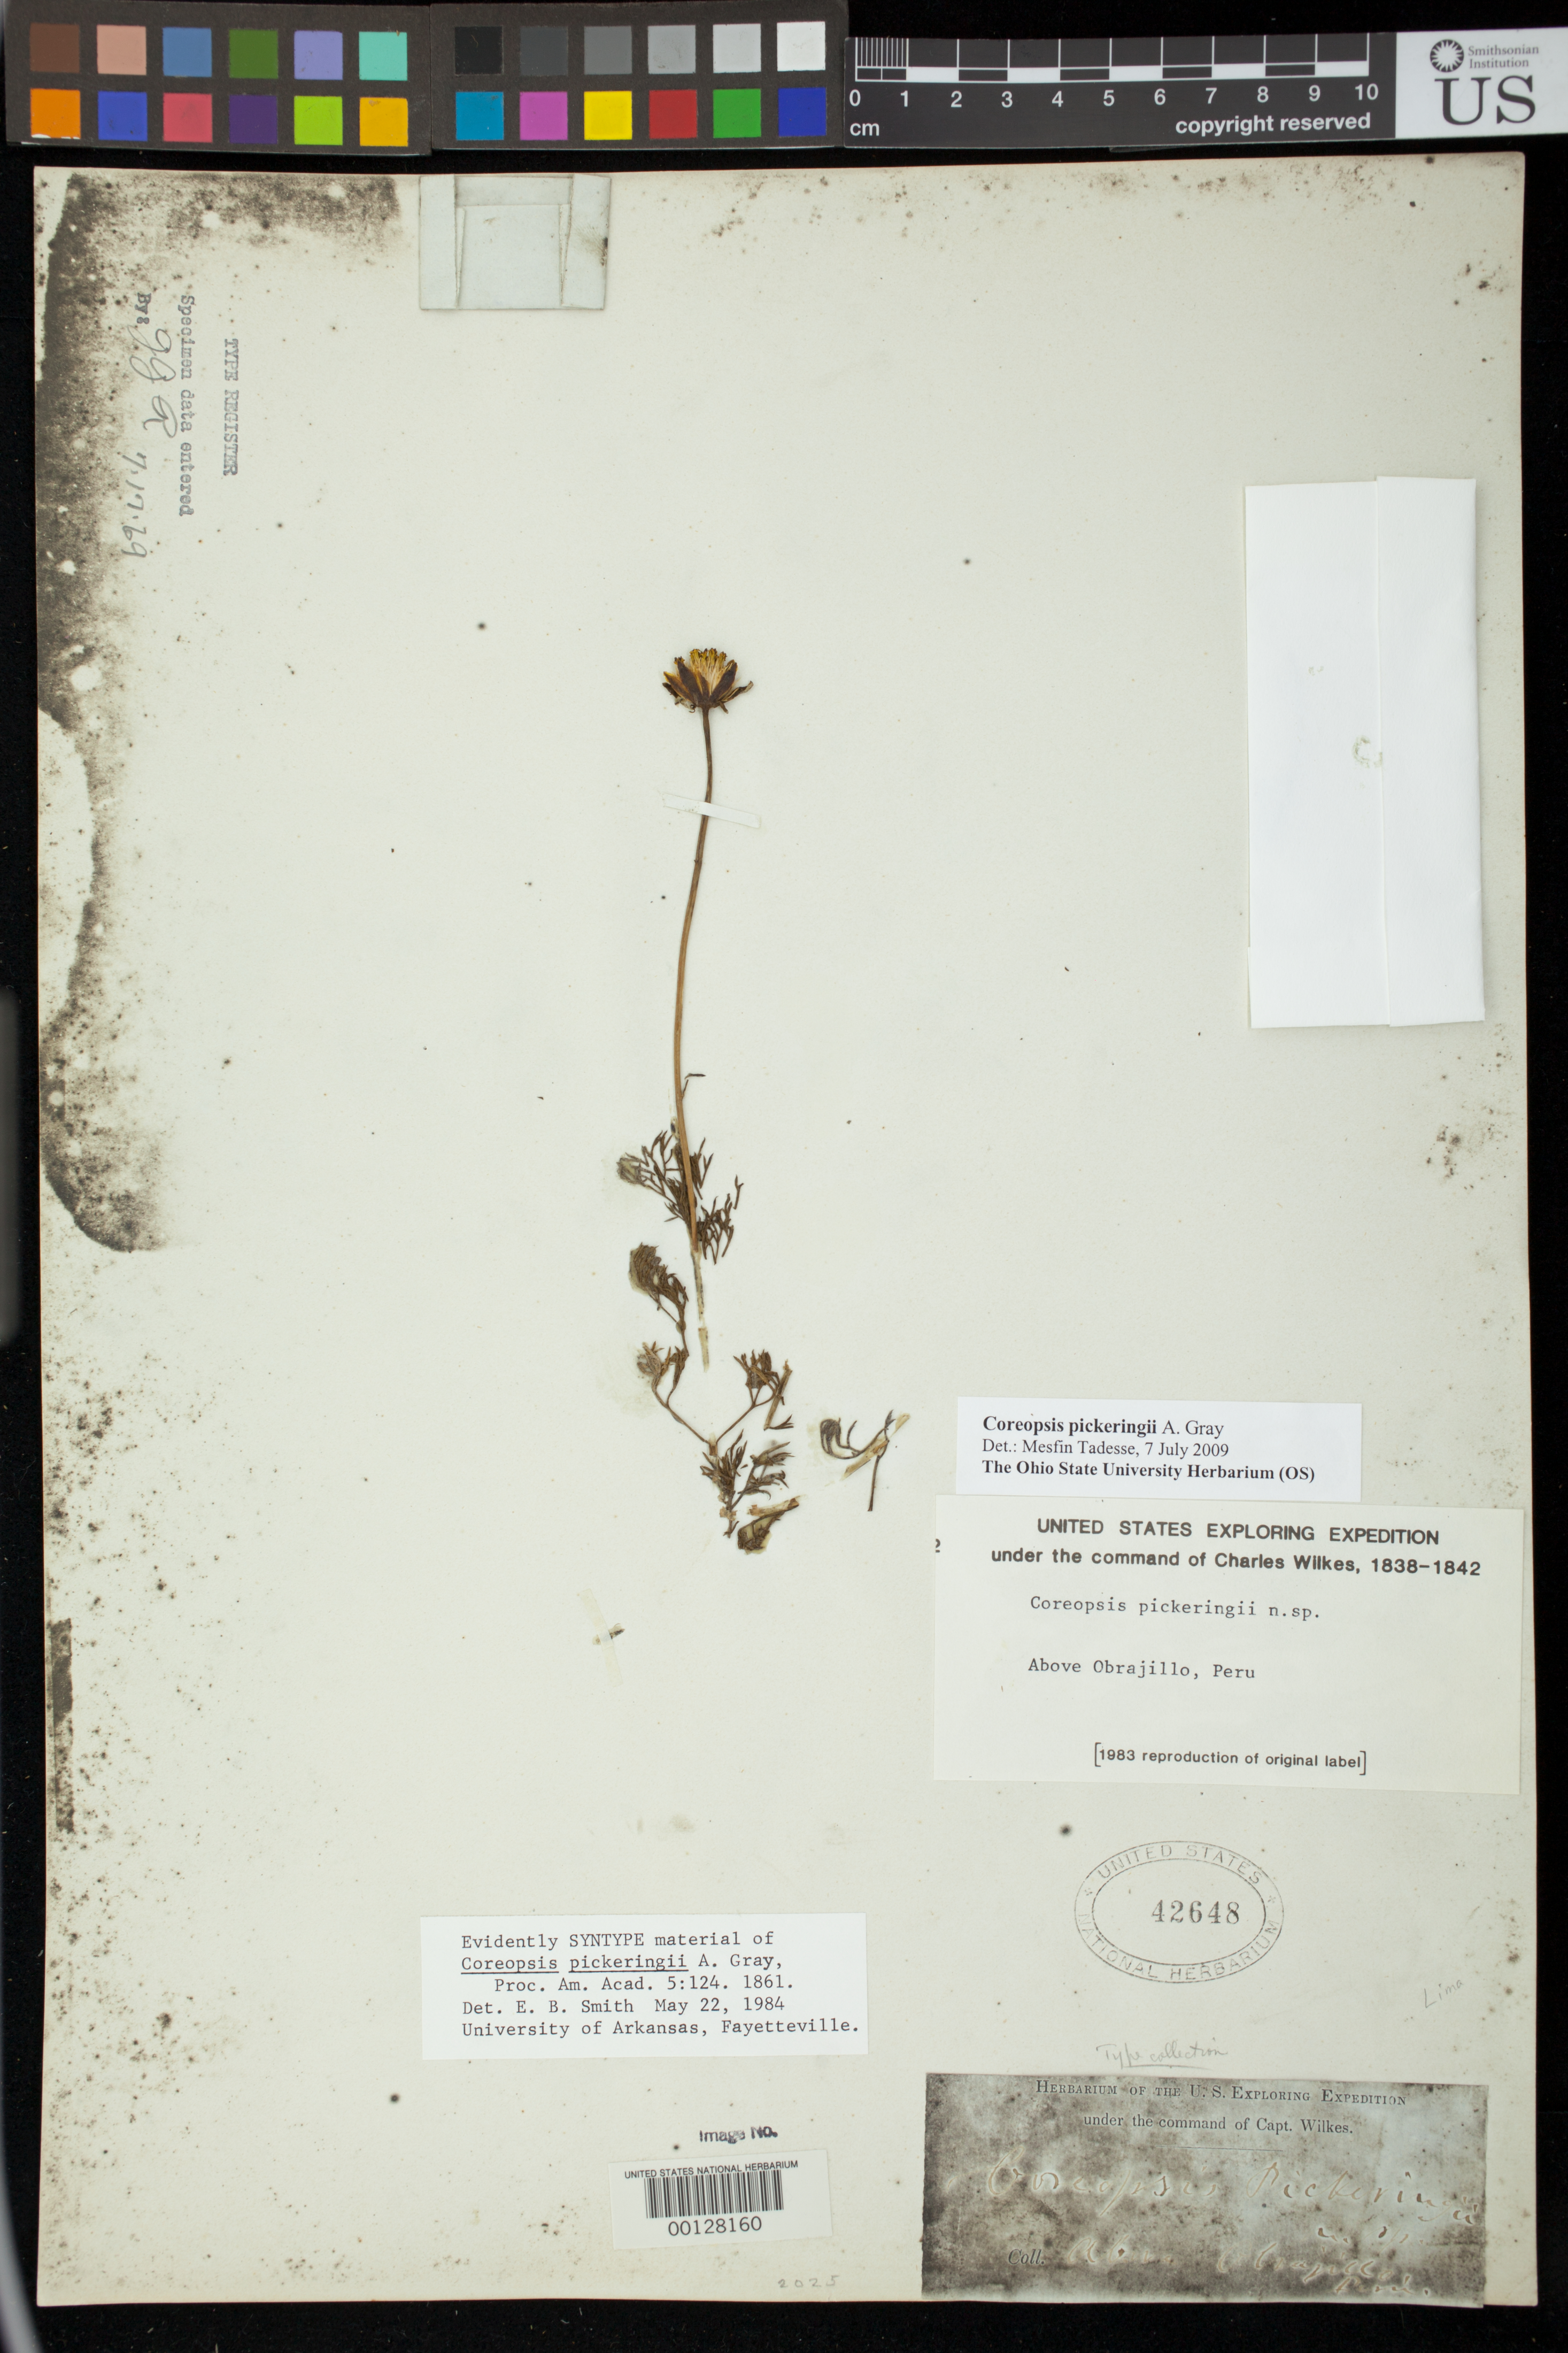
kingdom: Plantae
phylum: Tracheophyta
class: Magnoliopsida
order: Asterales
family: Asteraceae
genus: Coreopsis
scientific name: Coreopsis pickeringii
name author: A. Gray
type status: Syntype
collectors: Wilkes Explor. Exped.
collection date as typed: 1838 to -- --- 1842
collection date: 1838/1842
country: Peru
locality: Obrajillo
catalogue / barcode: US 42648